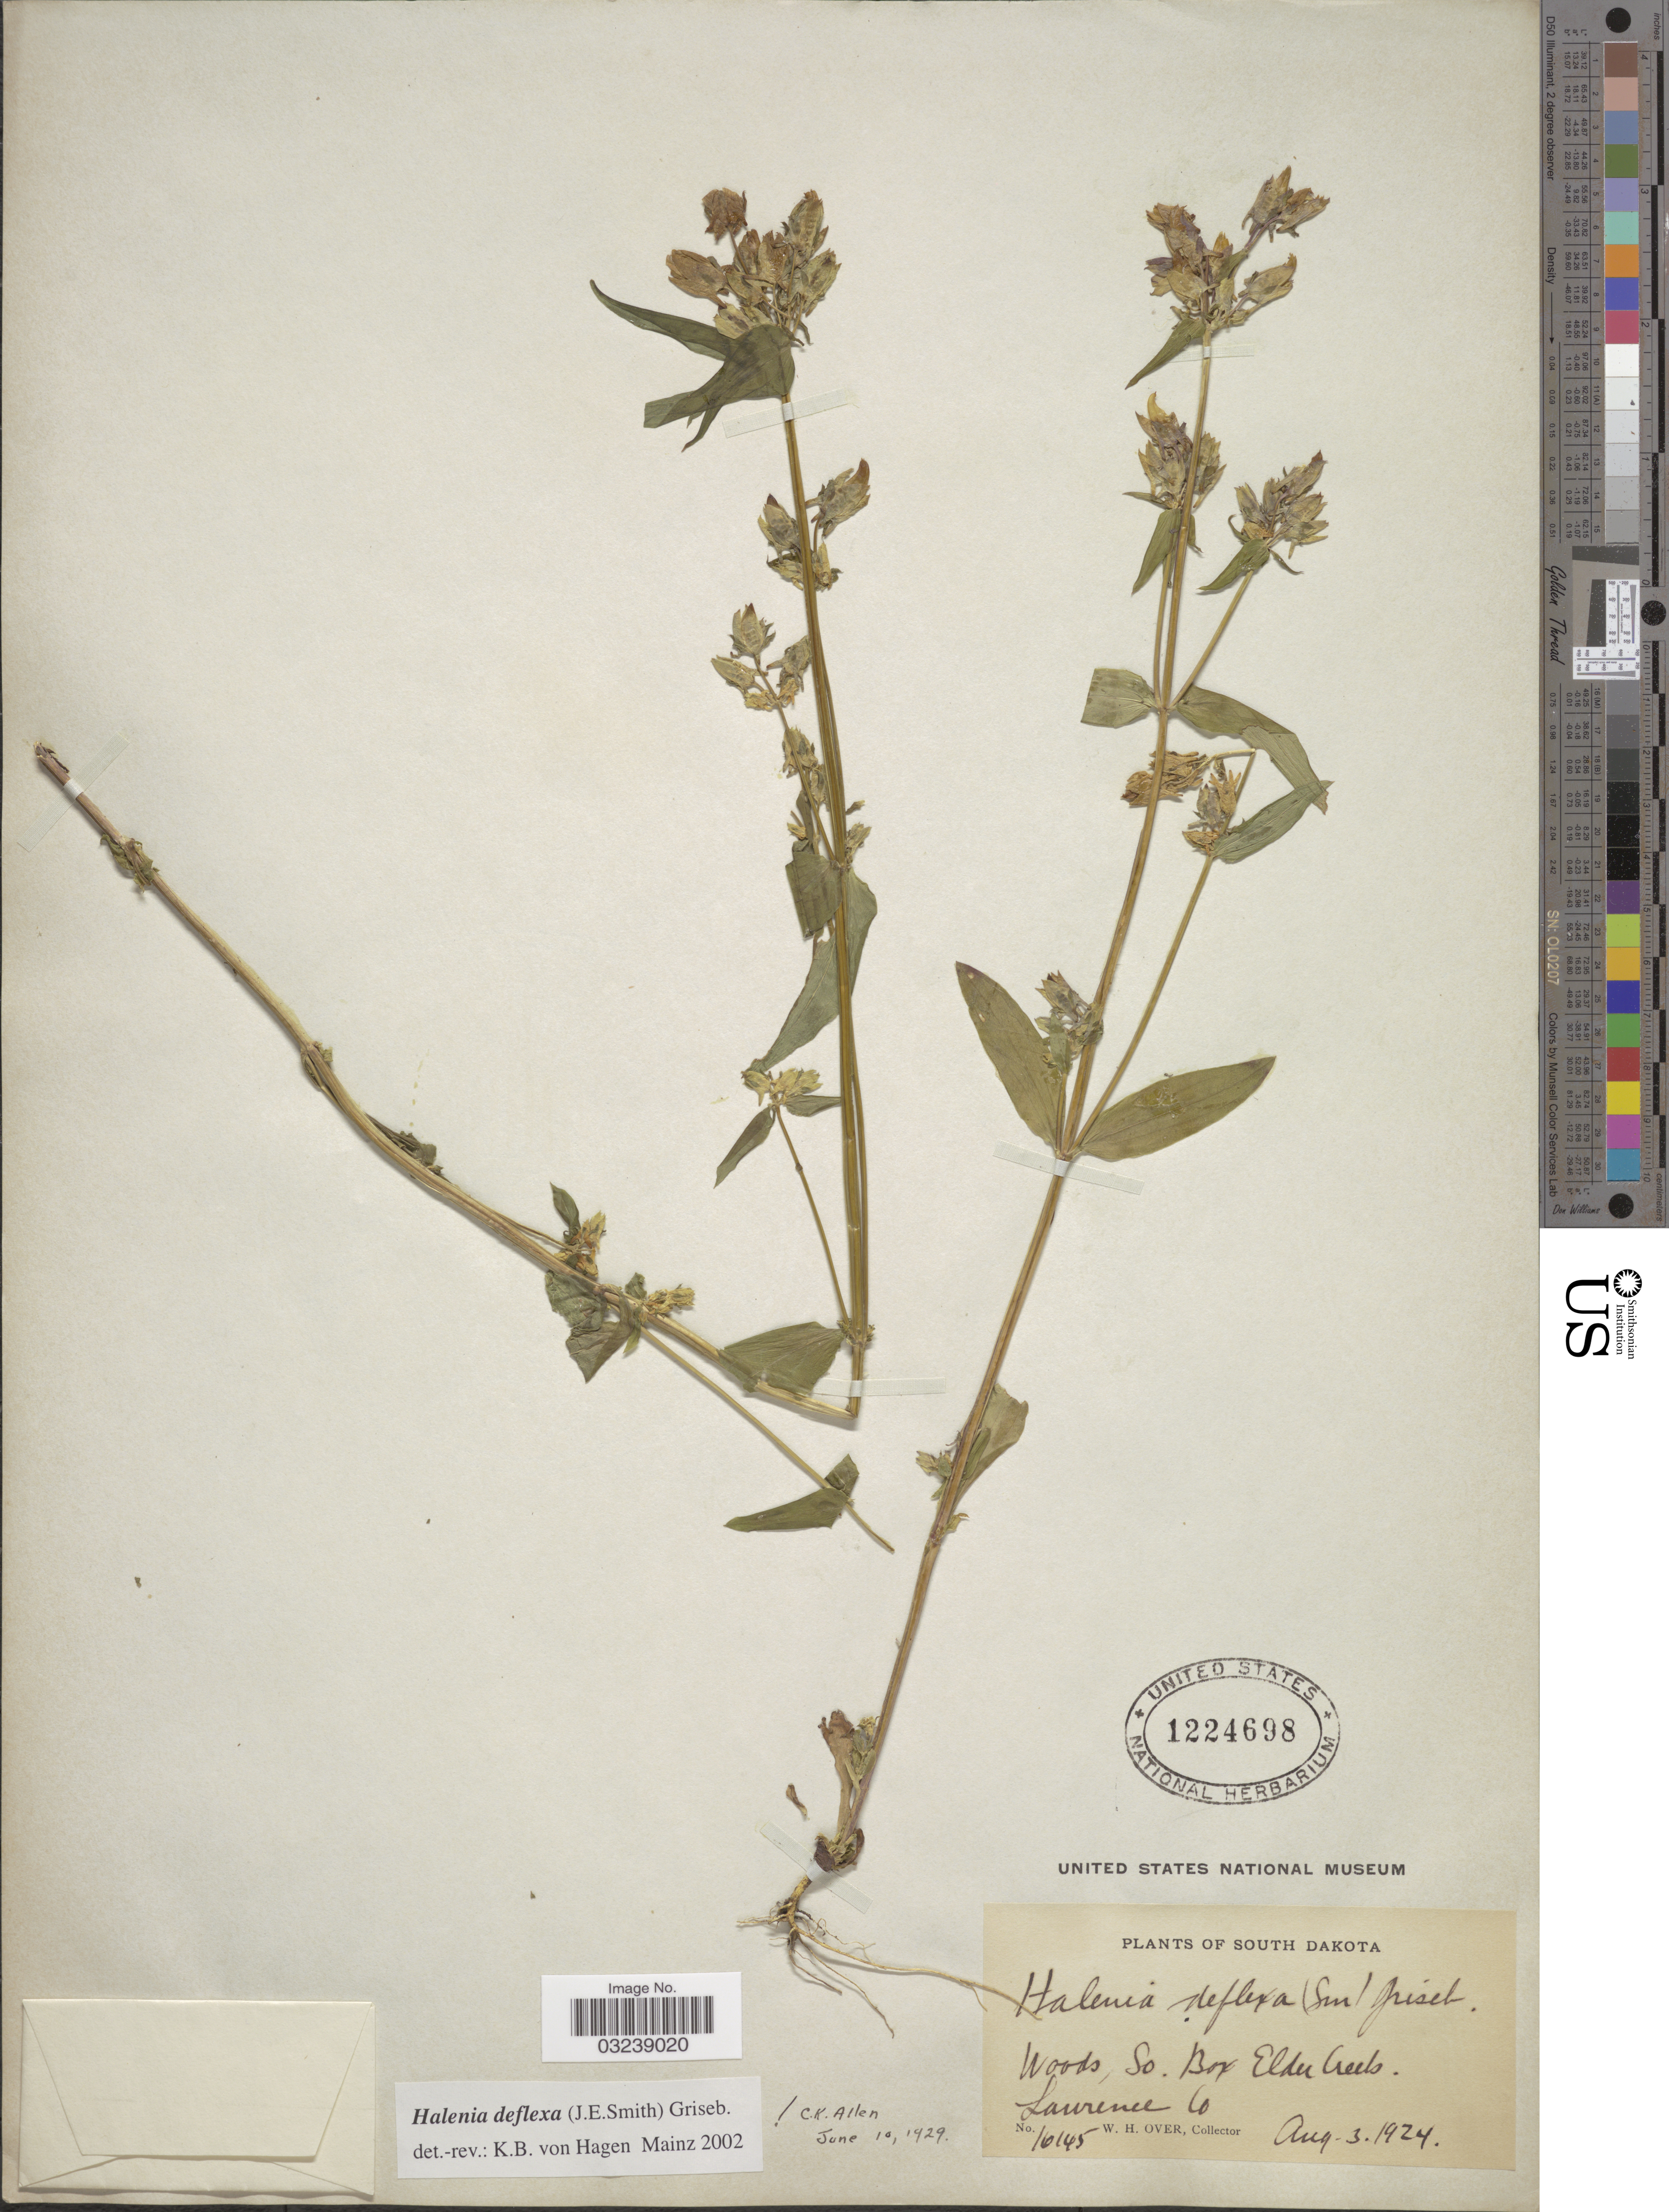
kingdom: Plantae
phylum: Tracheophyta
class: Magnoliopsida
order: Gentianales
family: Gentianaceae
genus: Halenia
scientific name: Halenia deflexa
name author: (Sm.) Griseb.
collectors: W. Over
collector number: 16145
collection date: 1924-08-03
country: United States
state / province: South Dakota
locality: Woods, So. Box Elder Creek. Lawrence Co.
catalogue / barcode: US 1224698